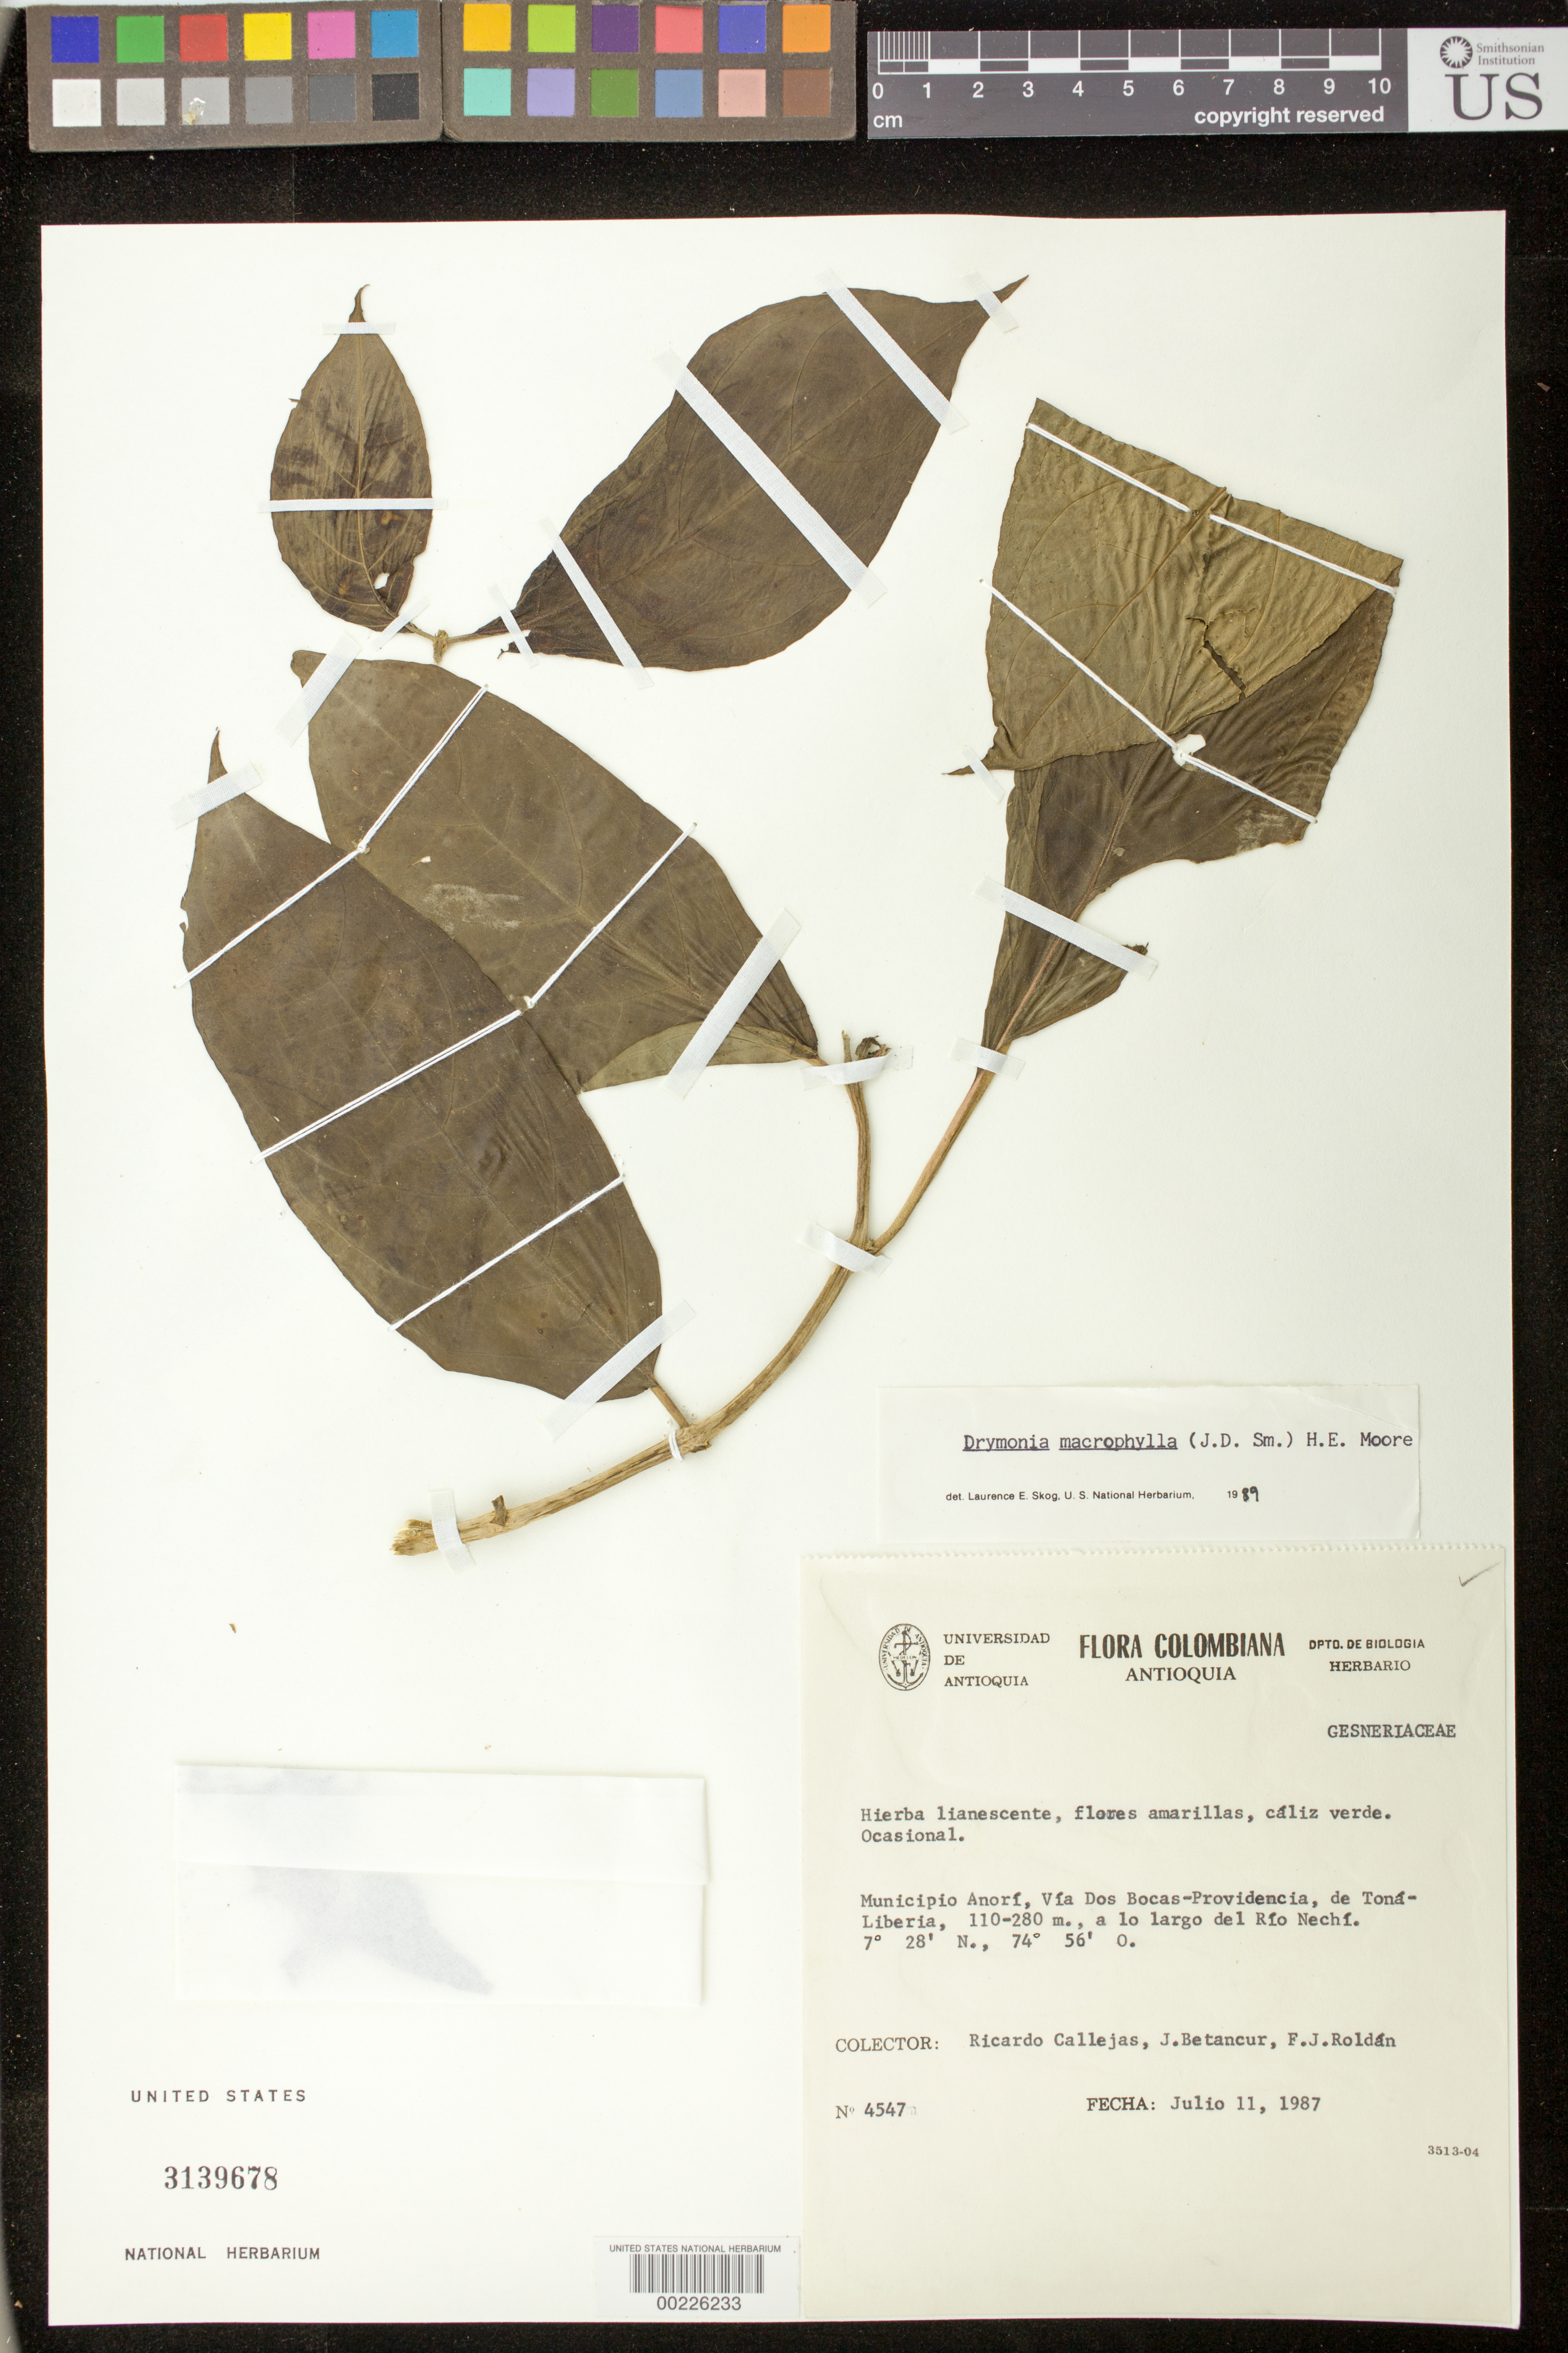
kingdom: Plantae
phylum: Tracheophyta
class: Magnoliopsida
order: Lamiales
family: Gesneriaceae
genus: Drymonia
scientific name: Drymonia macrophylla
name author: (Oerst.) H.E. Moore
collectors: R. Callejas, J. C. Betancur & F. J. Roldán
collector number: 4547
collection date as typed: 11 Jul 1987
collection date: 1987-07-11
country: Colombia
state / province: Antioquia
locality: Mpio. Anorí, Vía Dos Bocas-Providencia, from Tona-Liberia, along Rio Nechi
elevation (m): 110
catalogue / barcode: US 3139678